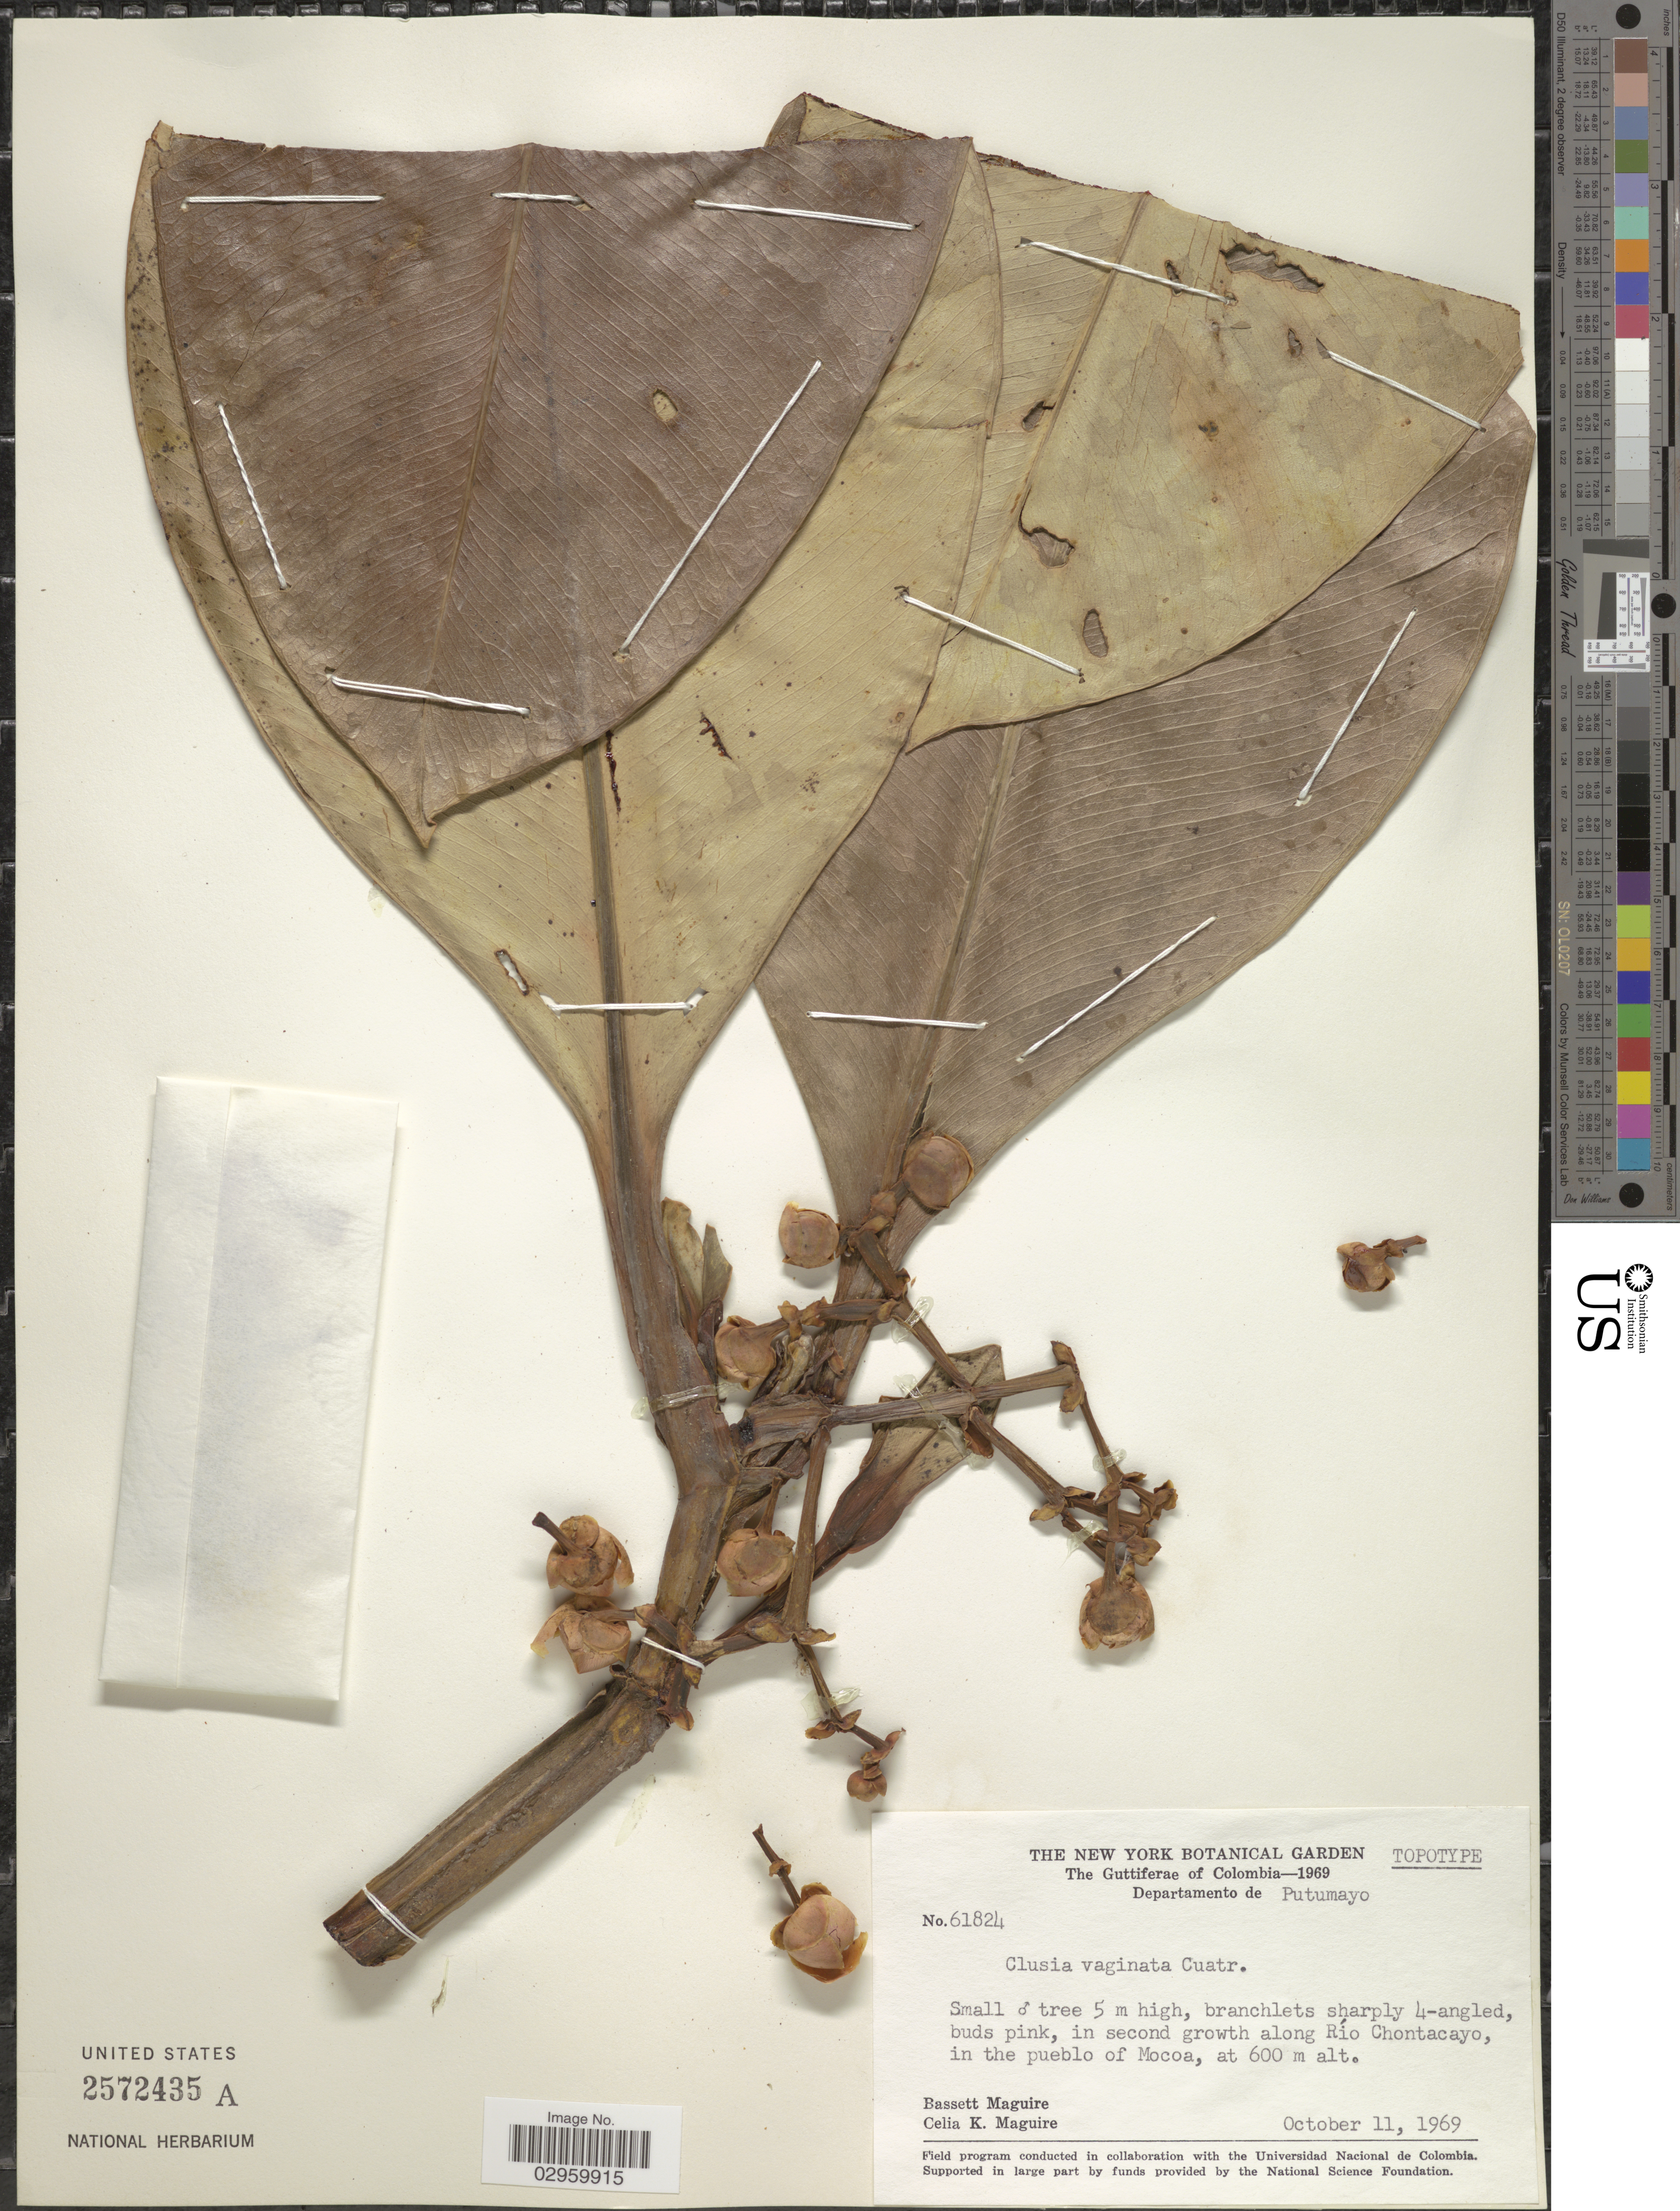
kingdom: Plantae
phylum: Tracheophyta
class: Magnoliopsida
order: Malpighiales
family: Clusiaceae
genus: Clusia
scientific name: Clusia vaginata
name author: Cuatrec.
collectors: B. Maguire & C. K. Maguire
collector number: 61824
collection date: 1969-10-11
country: Colombia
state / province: Putumayo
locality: The Guttiferae of Colombia, Departamento de Putumayo, in second growth along Río Chontacayo, in the pueblo of Mocoa.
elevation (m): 600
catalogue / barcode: US 2572435A